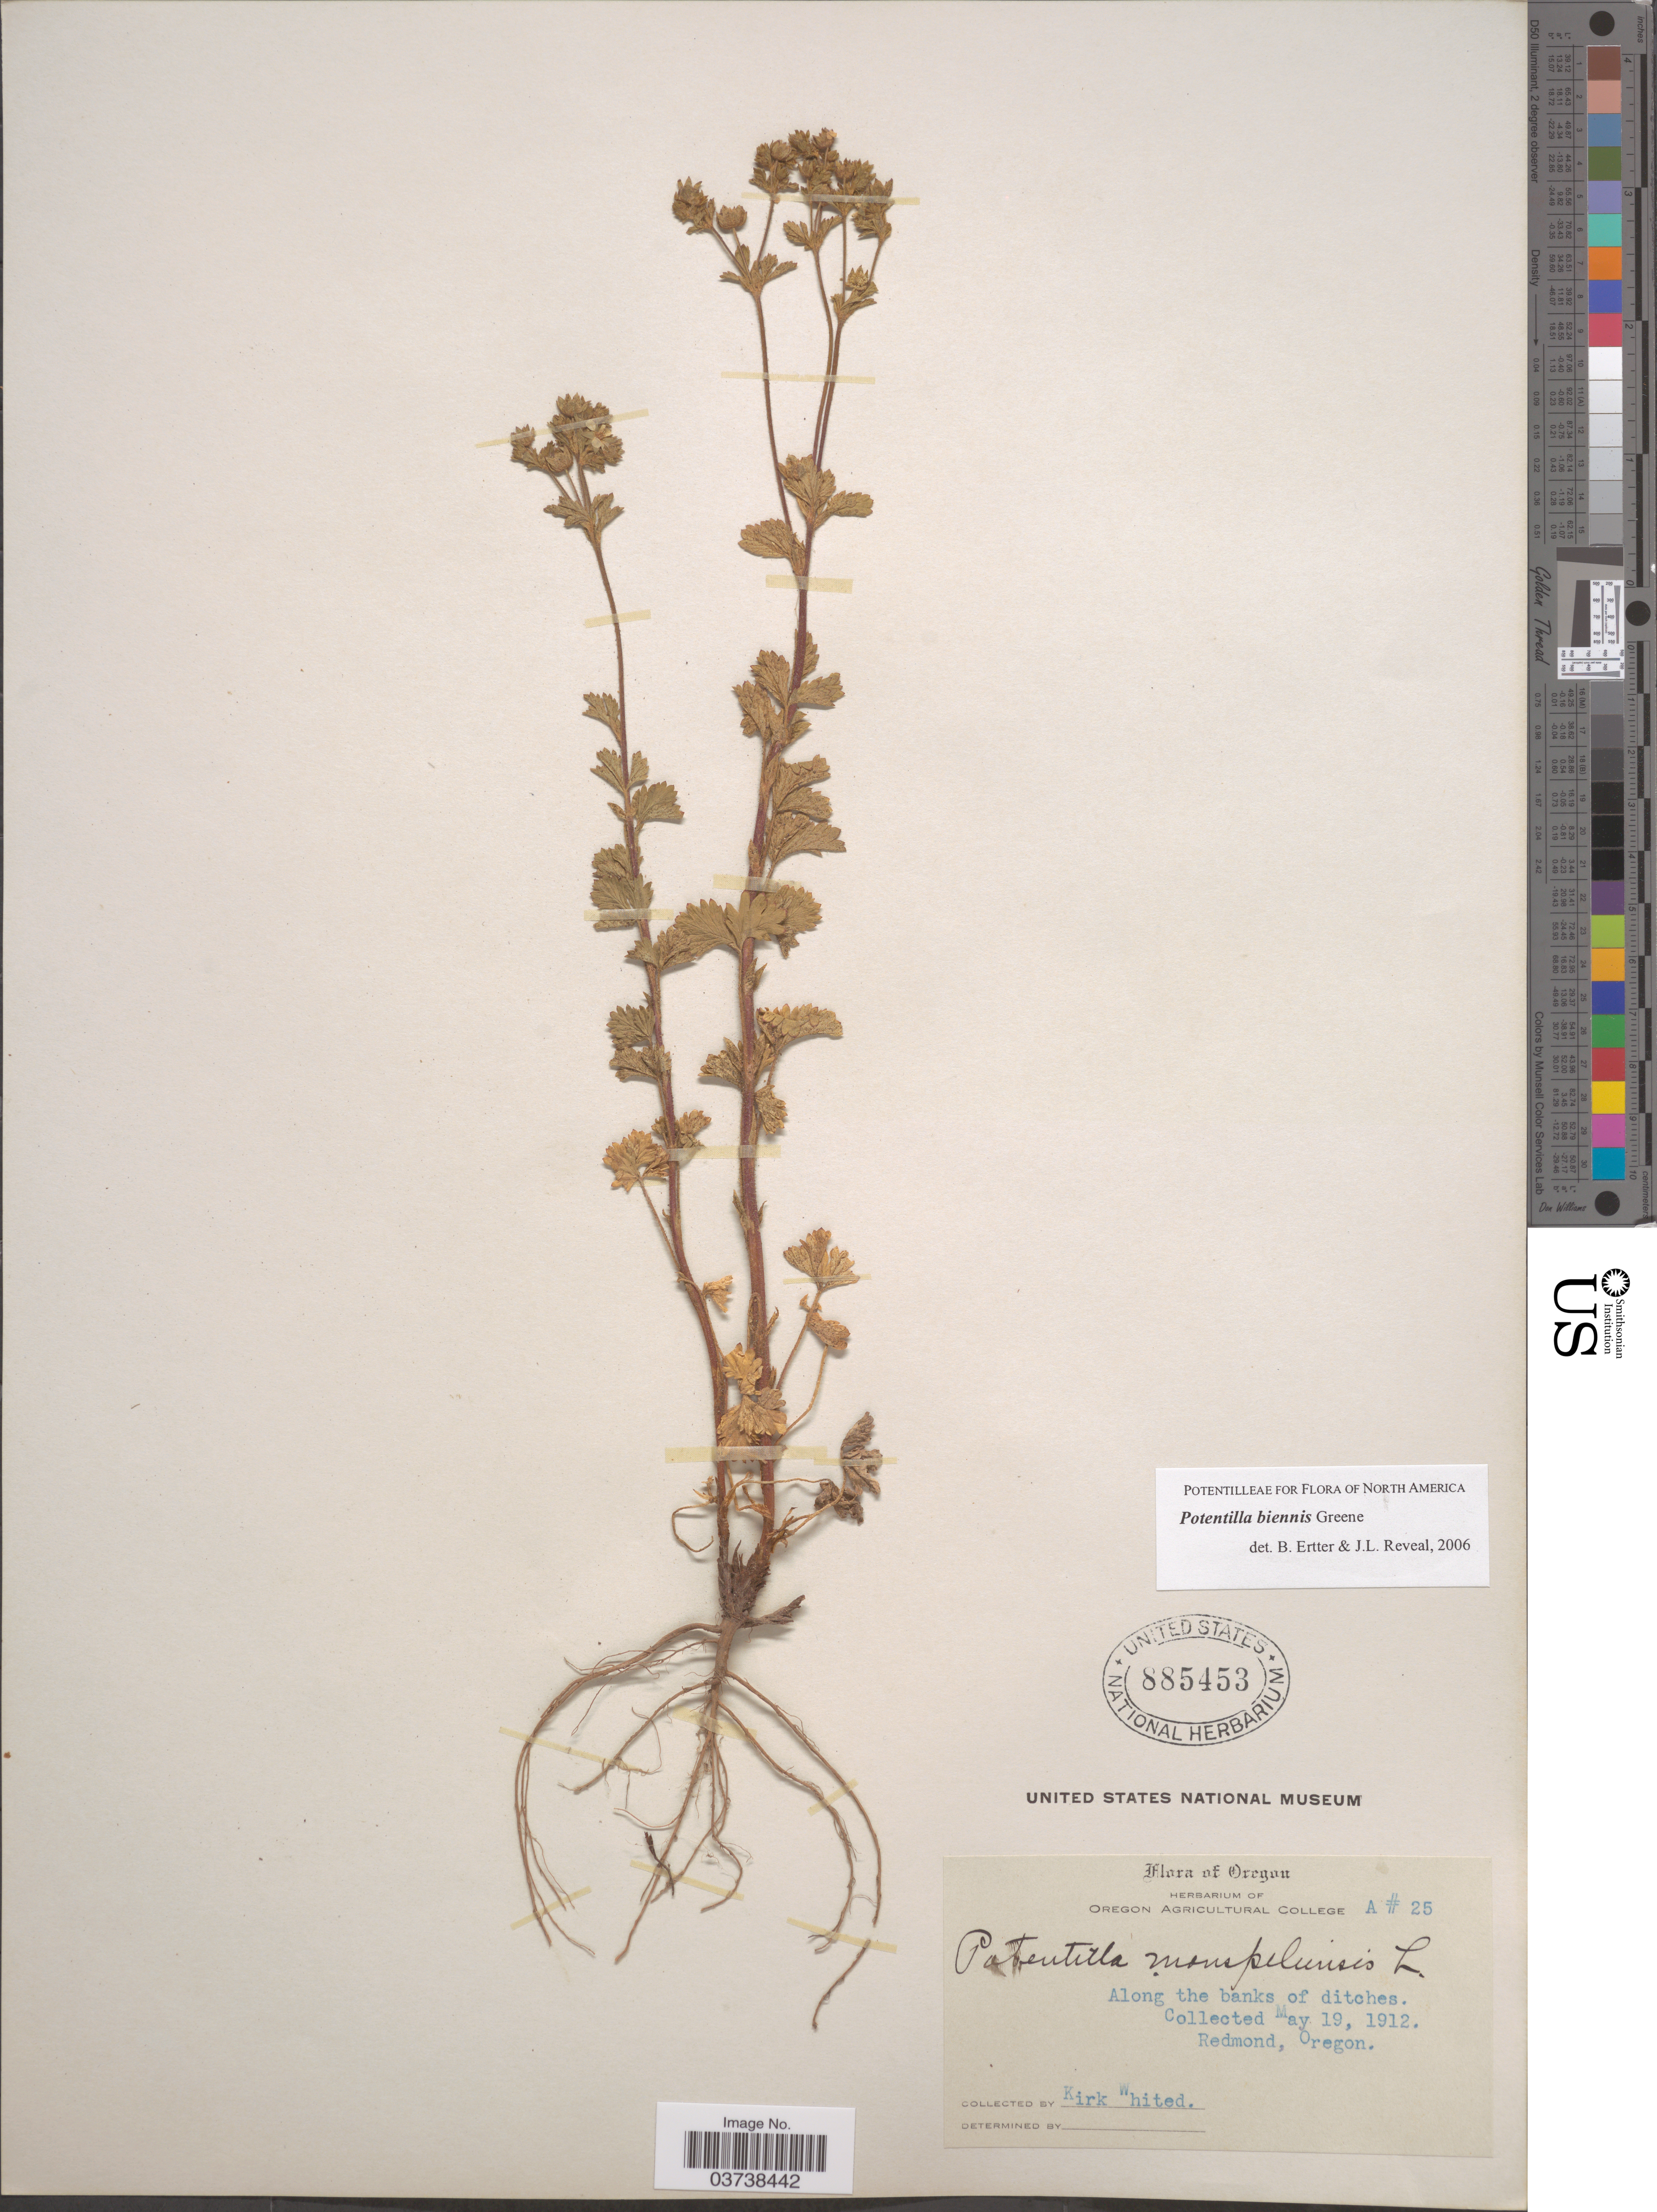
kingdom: Plantae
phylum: Tracheophyta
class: Magnoliopsida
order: Rosales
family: Rosaceae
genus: Potentilla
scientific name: Potentilla biennis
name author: Greene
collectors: K. Whited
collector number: A25?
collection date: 1912-05-19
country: United States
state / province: Oregon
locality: Along the banks of ditches. Redmond.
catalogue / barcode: US 885453